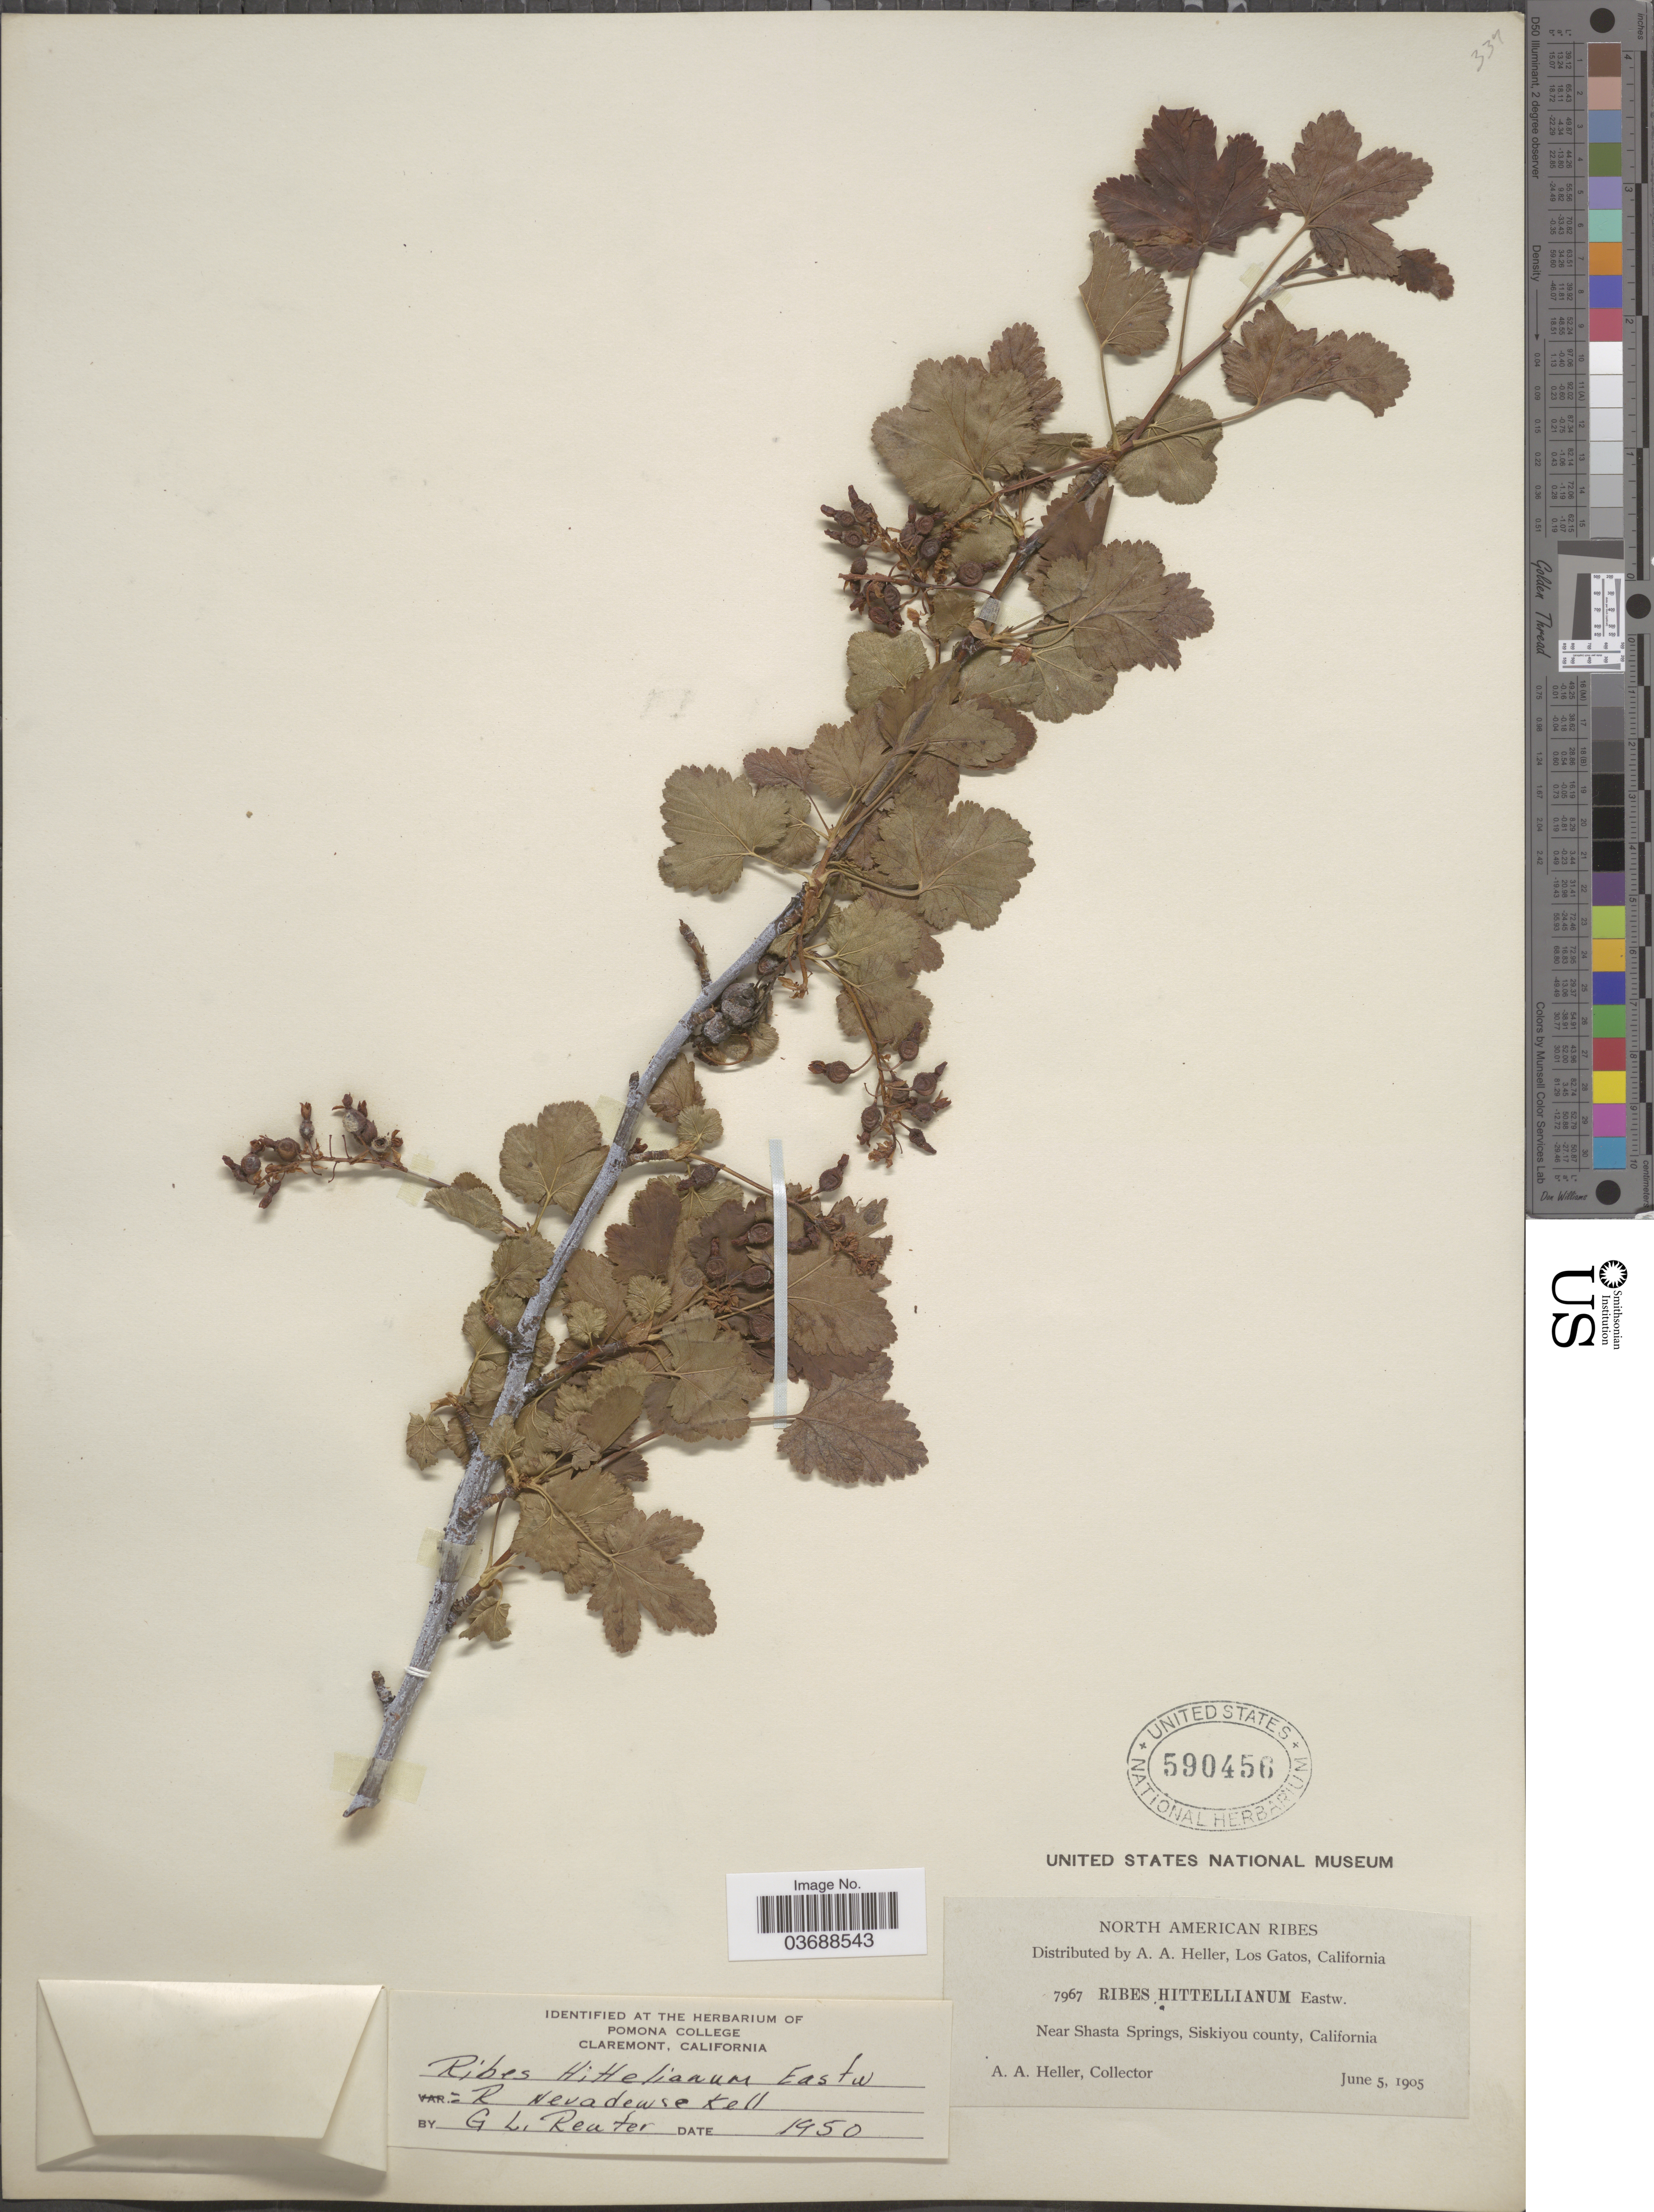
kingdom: Plantae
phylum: Tracheophyta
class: Magnoliopsida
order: Saxifragales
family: Grossulariaceae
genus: Ribes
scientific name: Ribes nevadense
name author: Kellogg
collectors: A. A. Heller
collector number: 7967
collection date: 1905-06-05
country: United States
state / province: California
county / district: Siskiyou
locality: Near Shasta Springs, Siskiyou county.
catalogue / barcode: US 590456